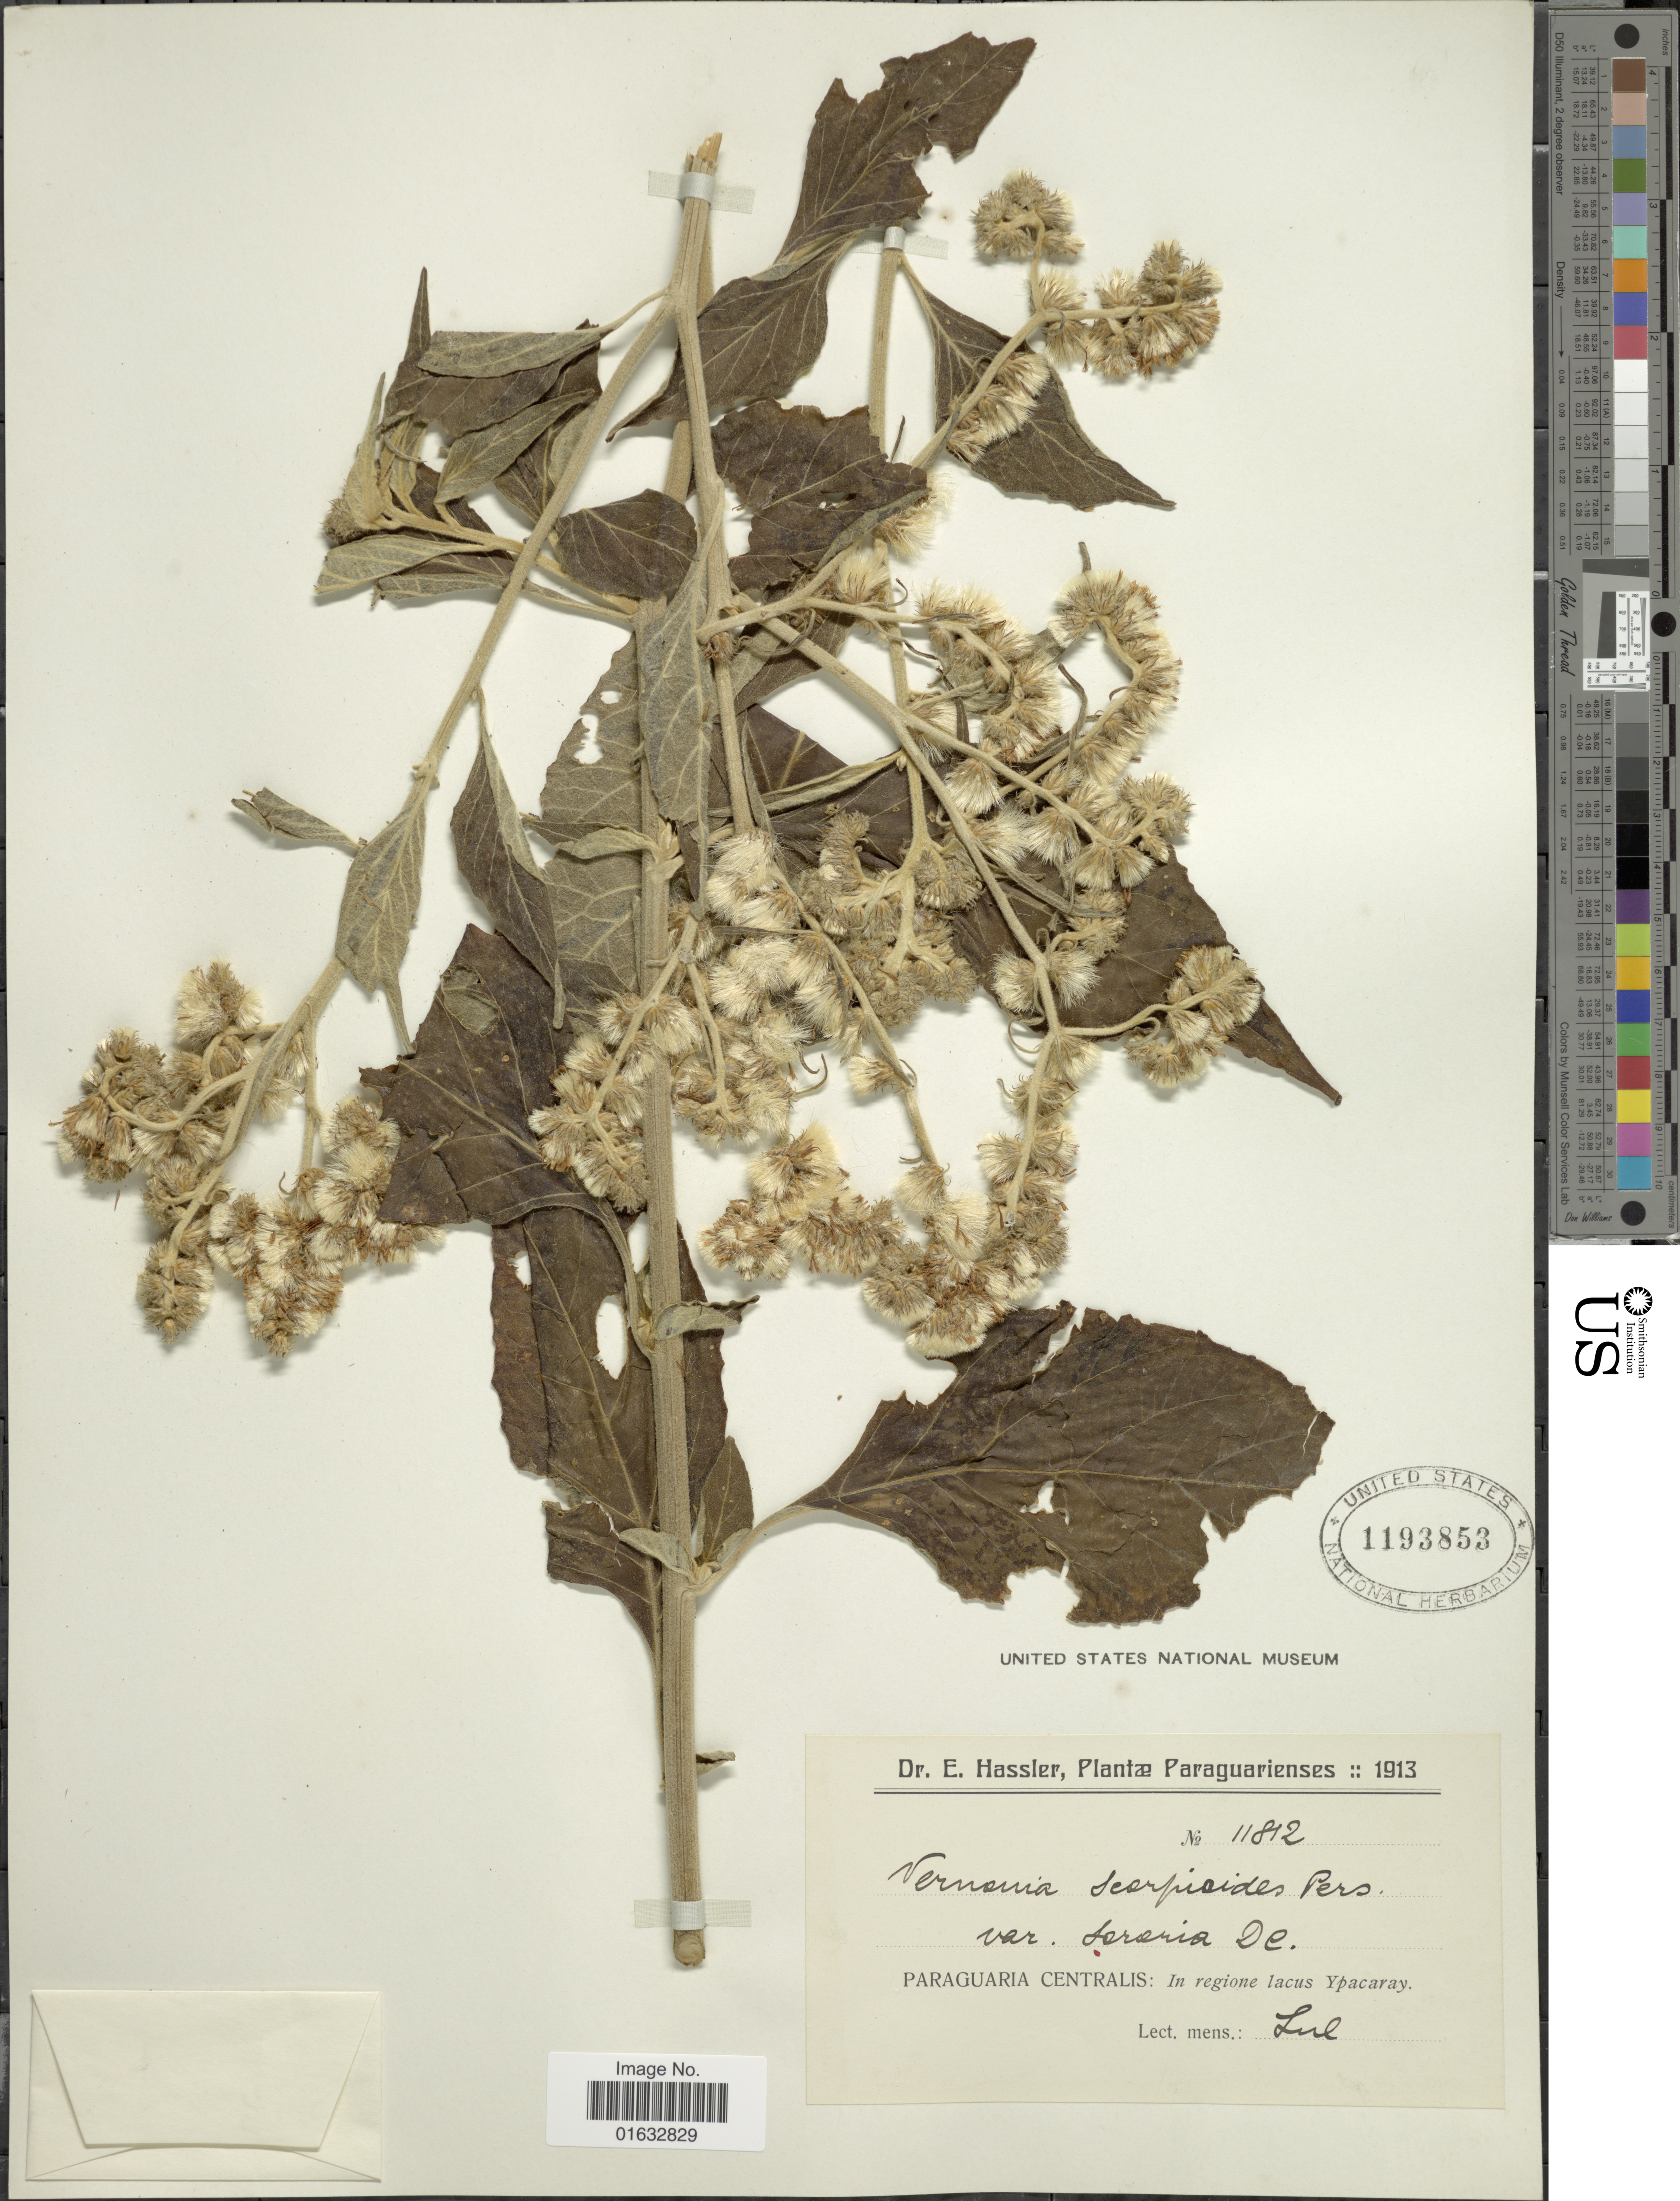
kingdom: Plantae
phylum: Tracheophyta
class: Magnoliopsida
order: Asterales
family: Asteraceae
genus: Cyrtocymura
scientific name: Cyrtocymura scorpioides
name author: (Lam.) H. Rob.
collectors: E. Hassler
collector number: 11812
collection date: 1913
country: Paraguay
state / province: Central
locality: Paraguaria Centralis: In Regione lacus Ypacaray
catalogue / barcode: US 1193853